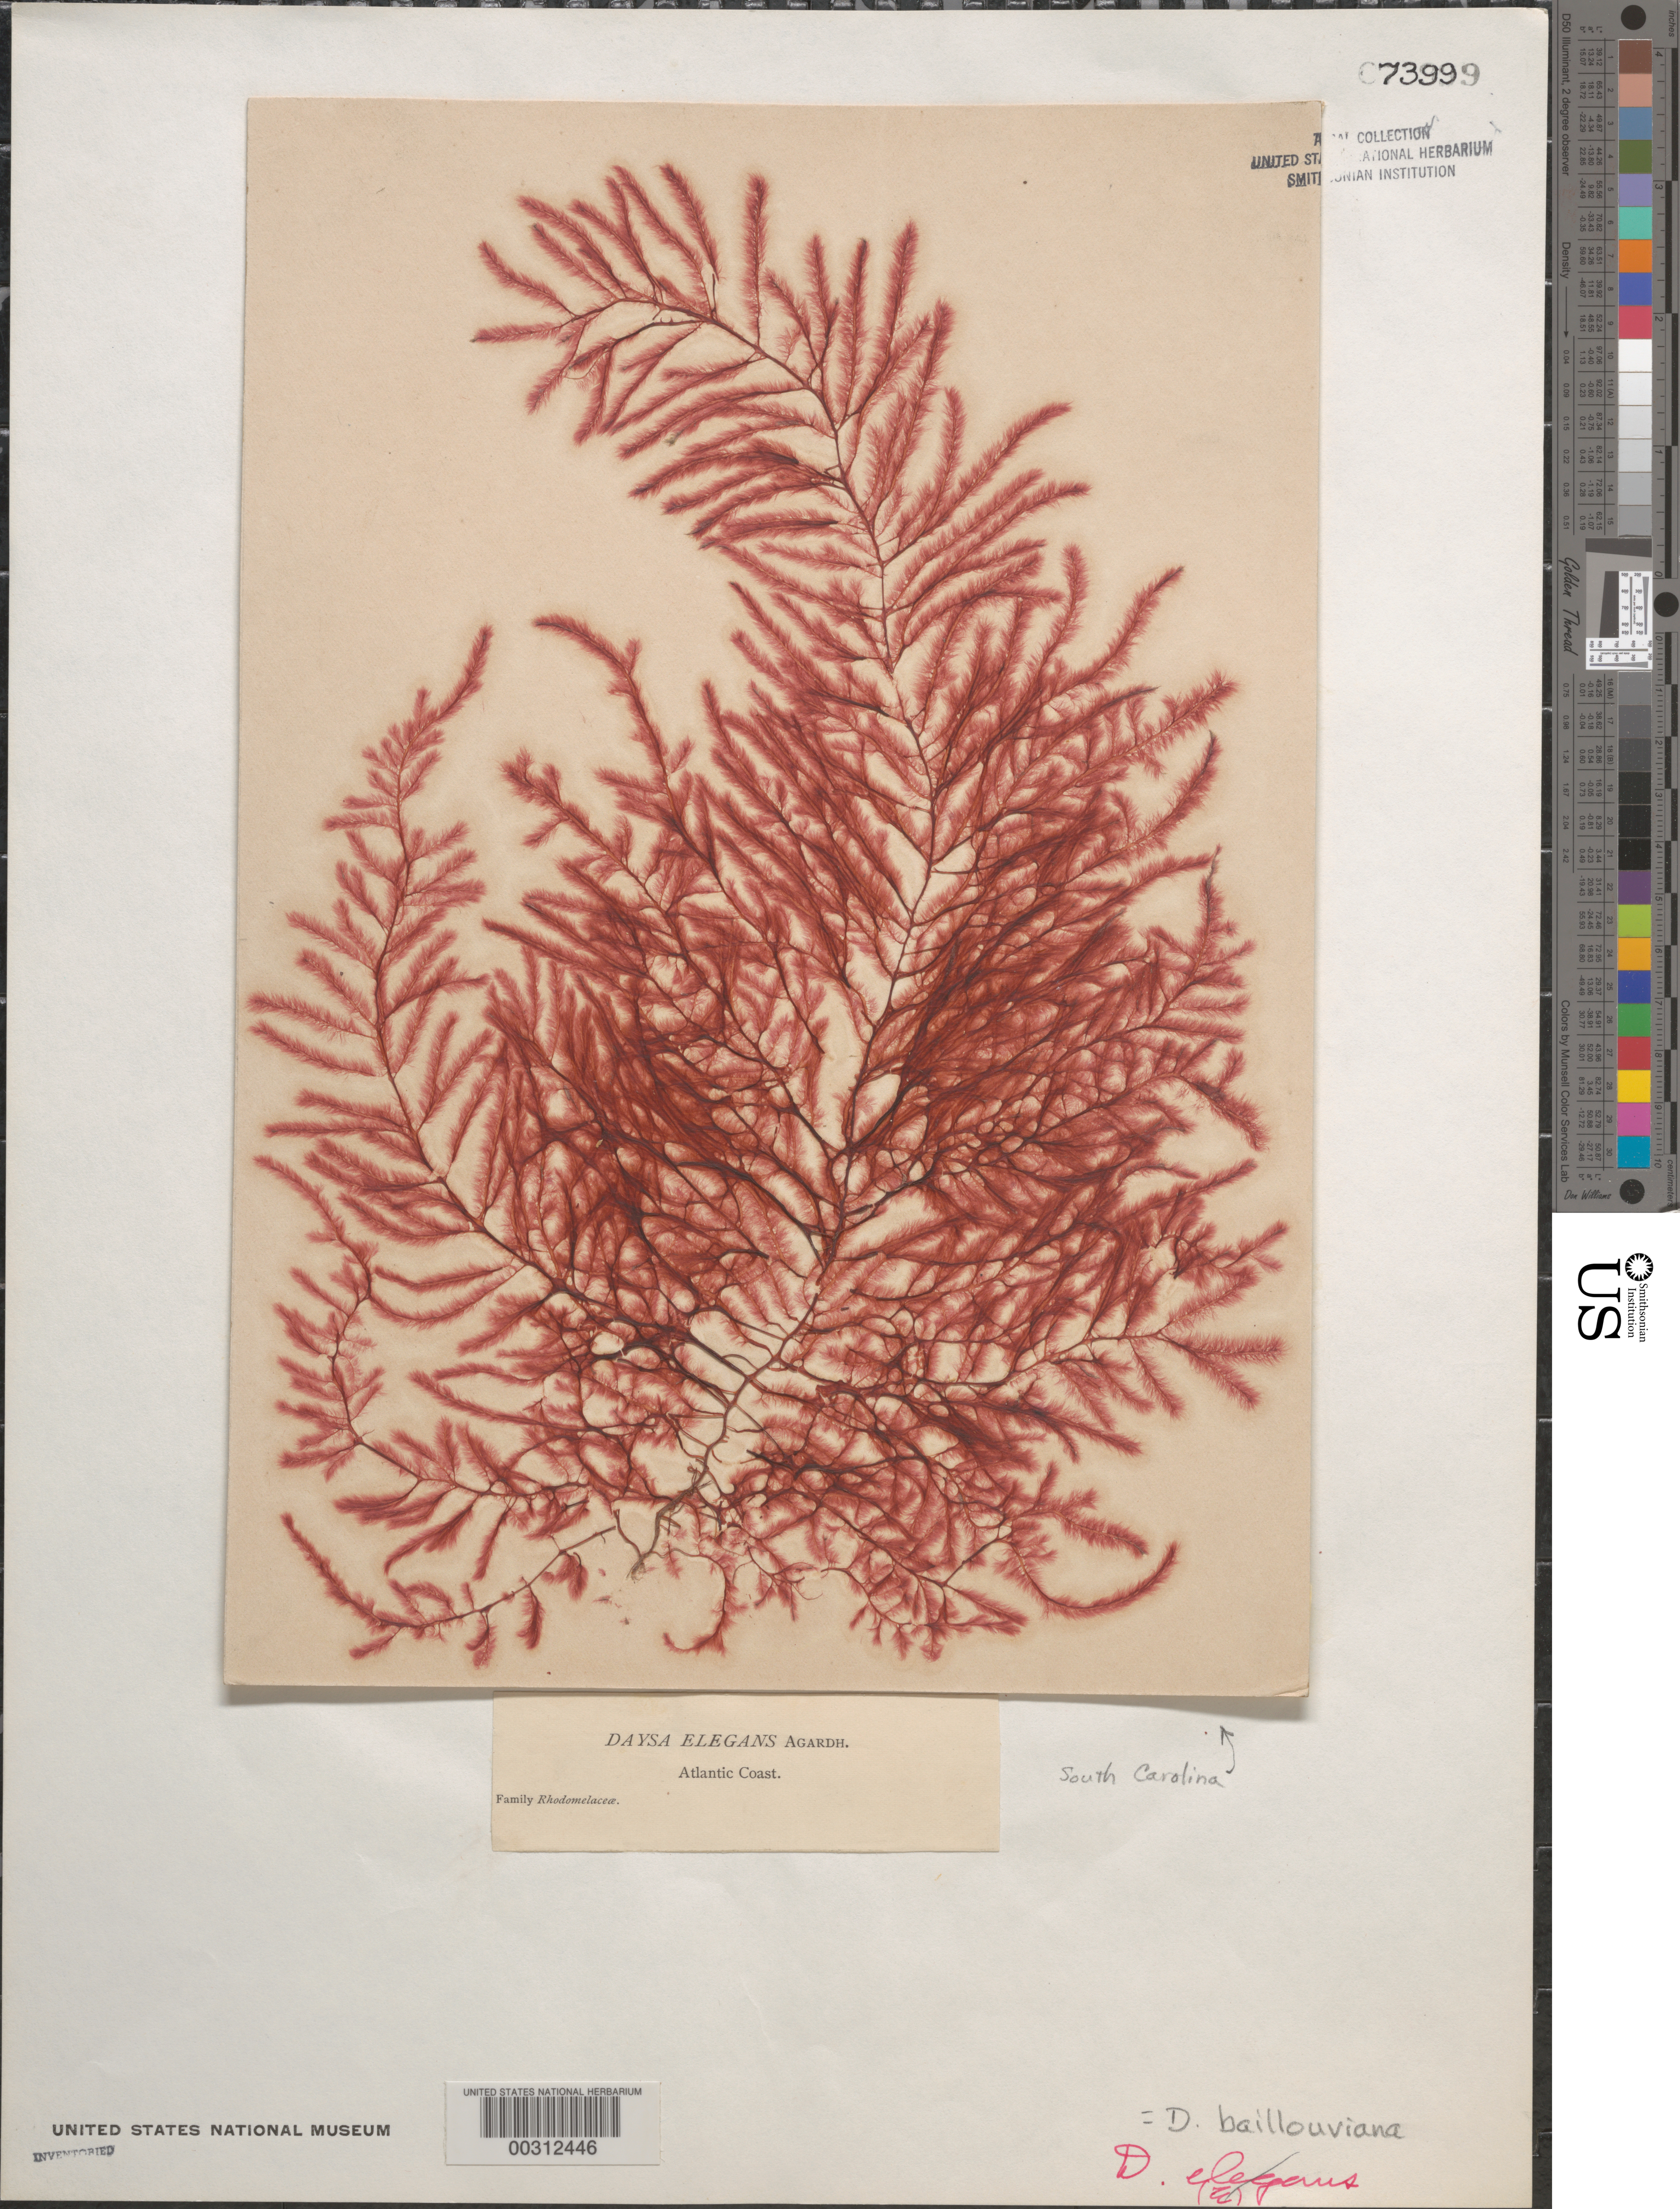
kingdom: Plantae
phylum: Rhodophyta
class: Florideophyceae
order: Ceramiales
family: Dasyaceae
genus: Dasya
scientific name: Dasya pedicellata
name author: (C. Agardh) C. Agardh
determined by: Algae name updating Project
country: United States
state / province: South Carolina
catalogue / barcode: US 73999